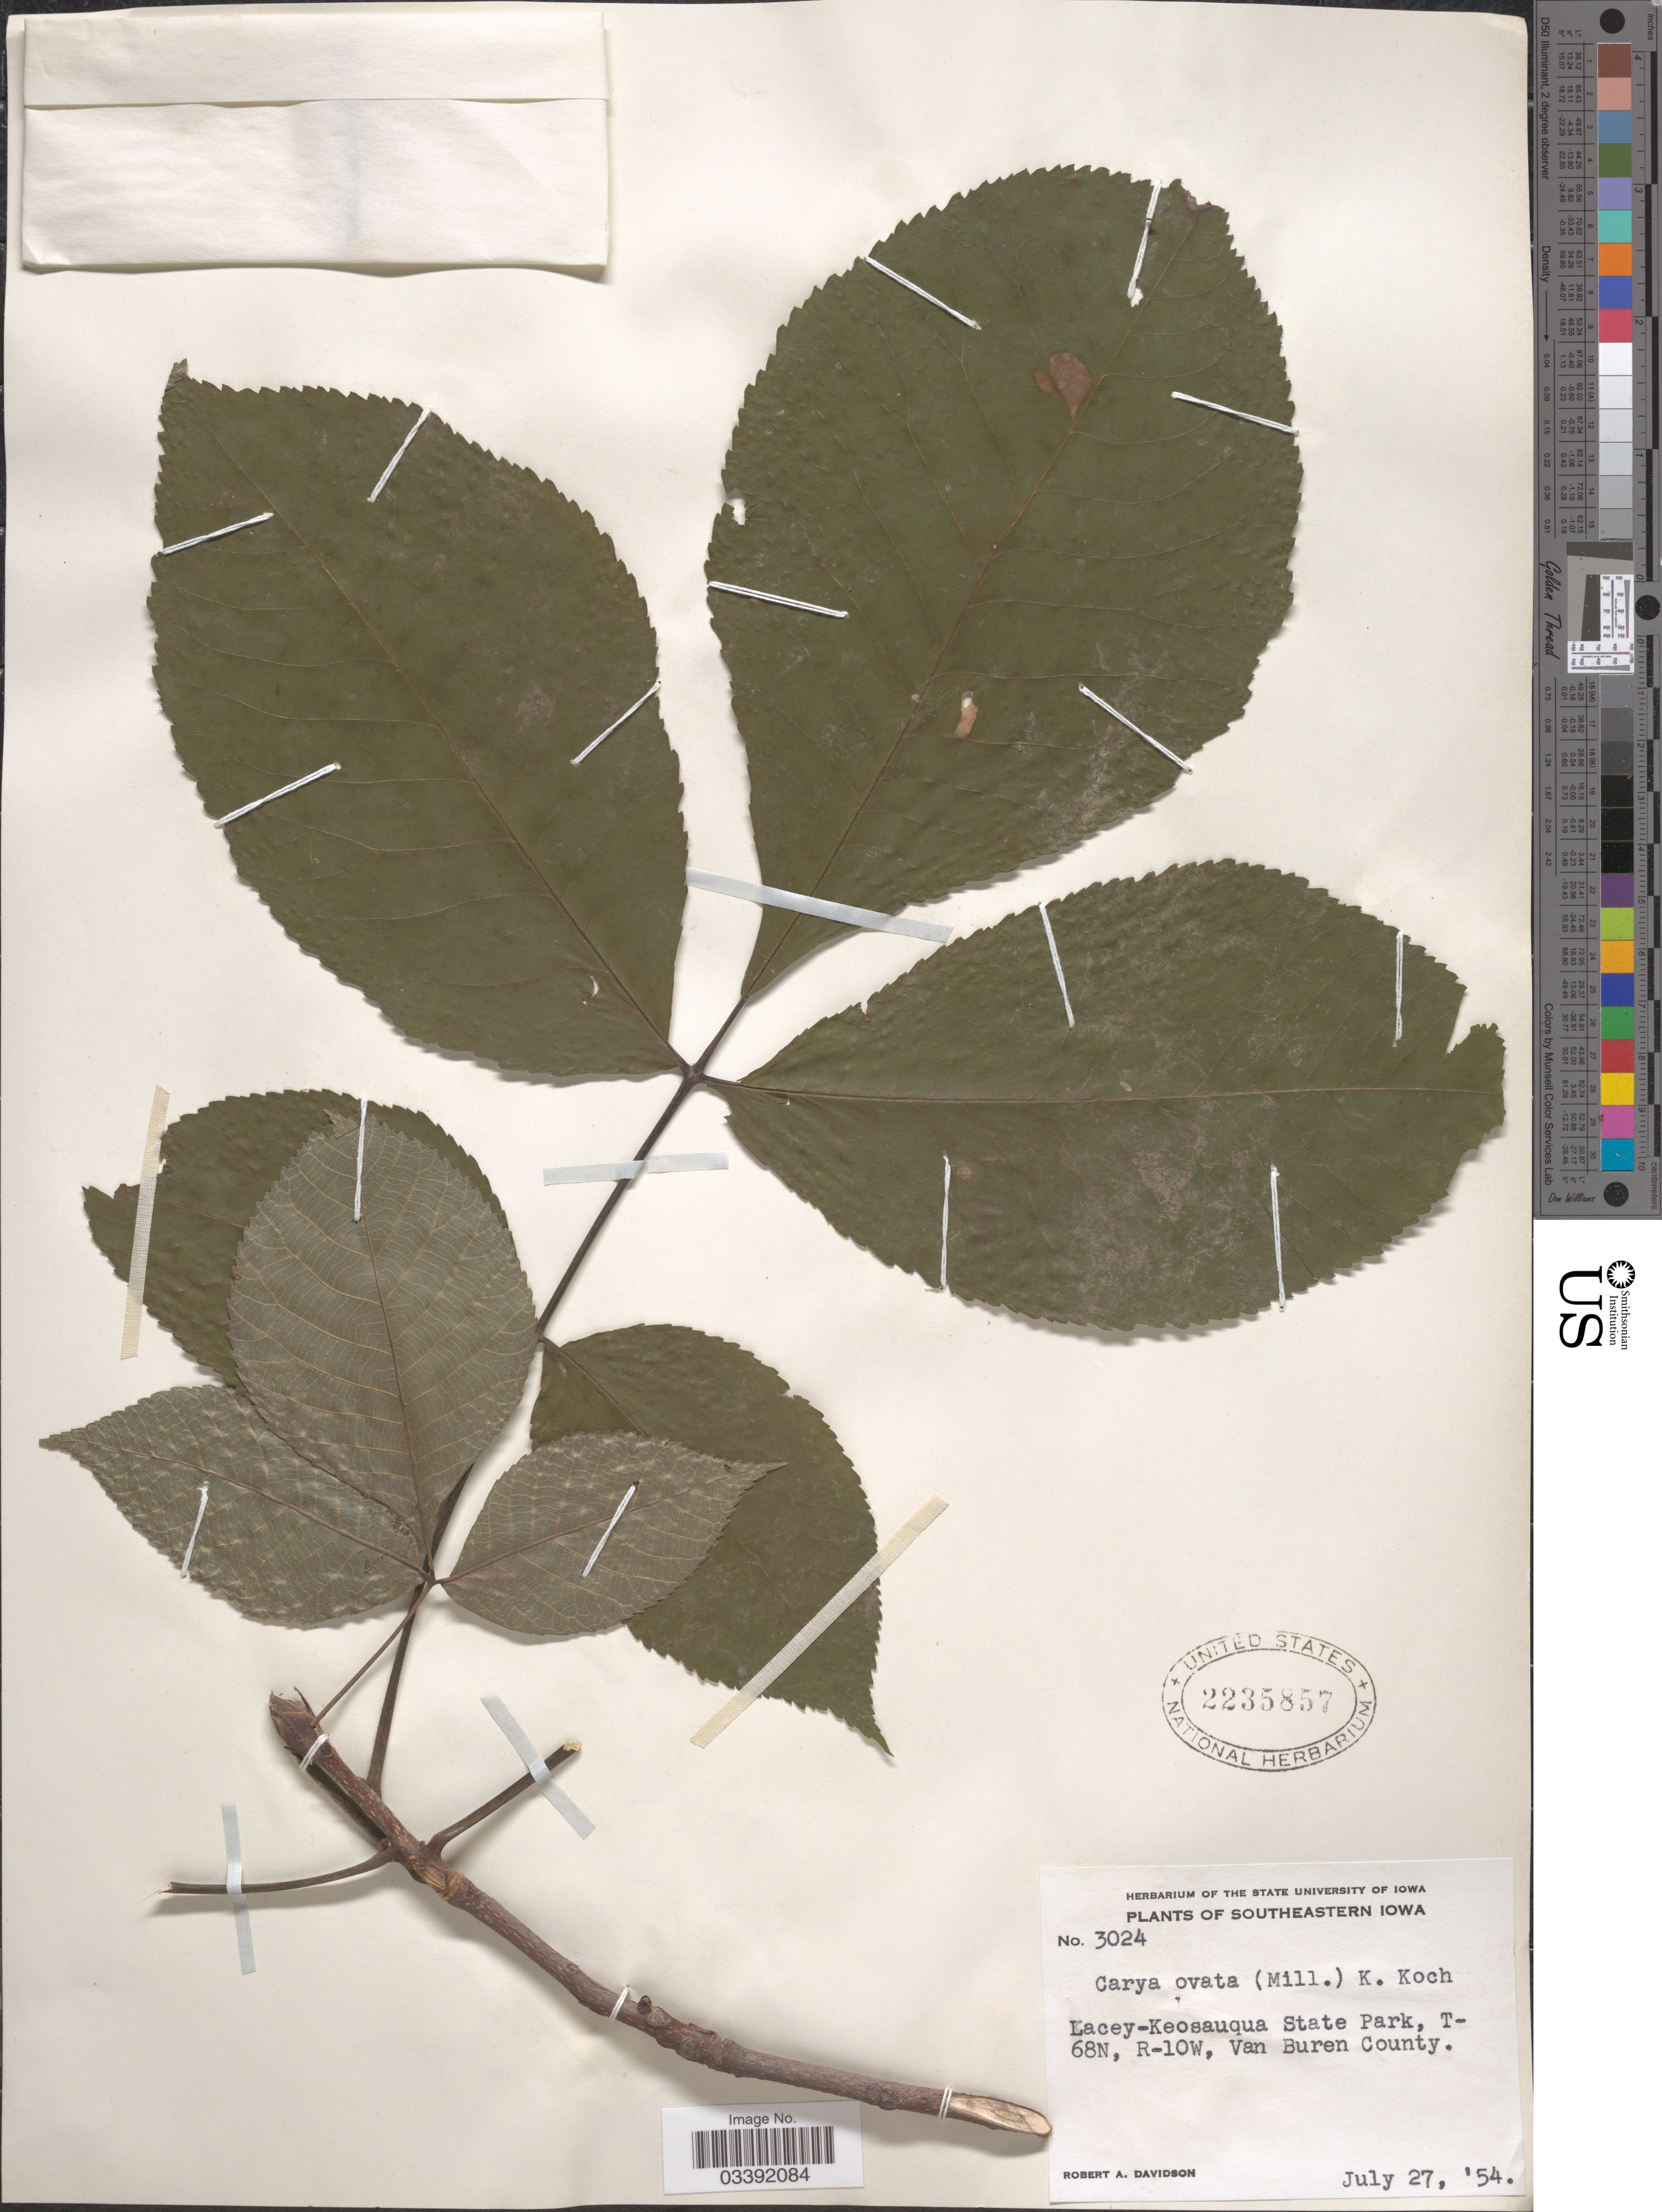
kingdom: Plantae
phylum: Tracheophyta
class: Magnoliopsida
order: Fagales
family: Juglandaceae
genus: Carya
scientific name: Carya ovata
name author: (Mill.) K. Koch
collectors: R. A. Davidson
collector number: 3024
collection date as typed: Transcribed d/m/y: 27/7/54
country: United States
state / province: Iowa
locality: Southeastern Iowa. Lacey-Keosauqua State Park, T-68N, R-10W, Van Buren County.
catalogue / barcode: US 2235857